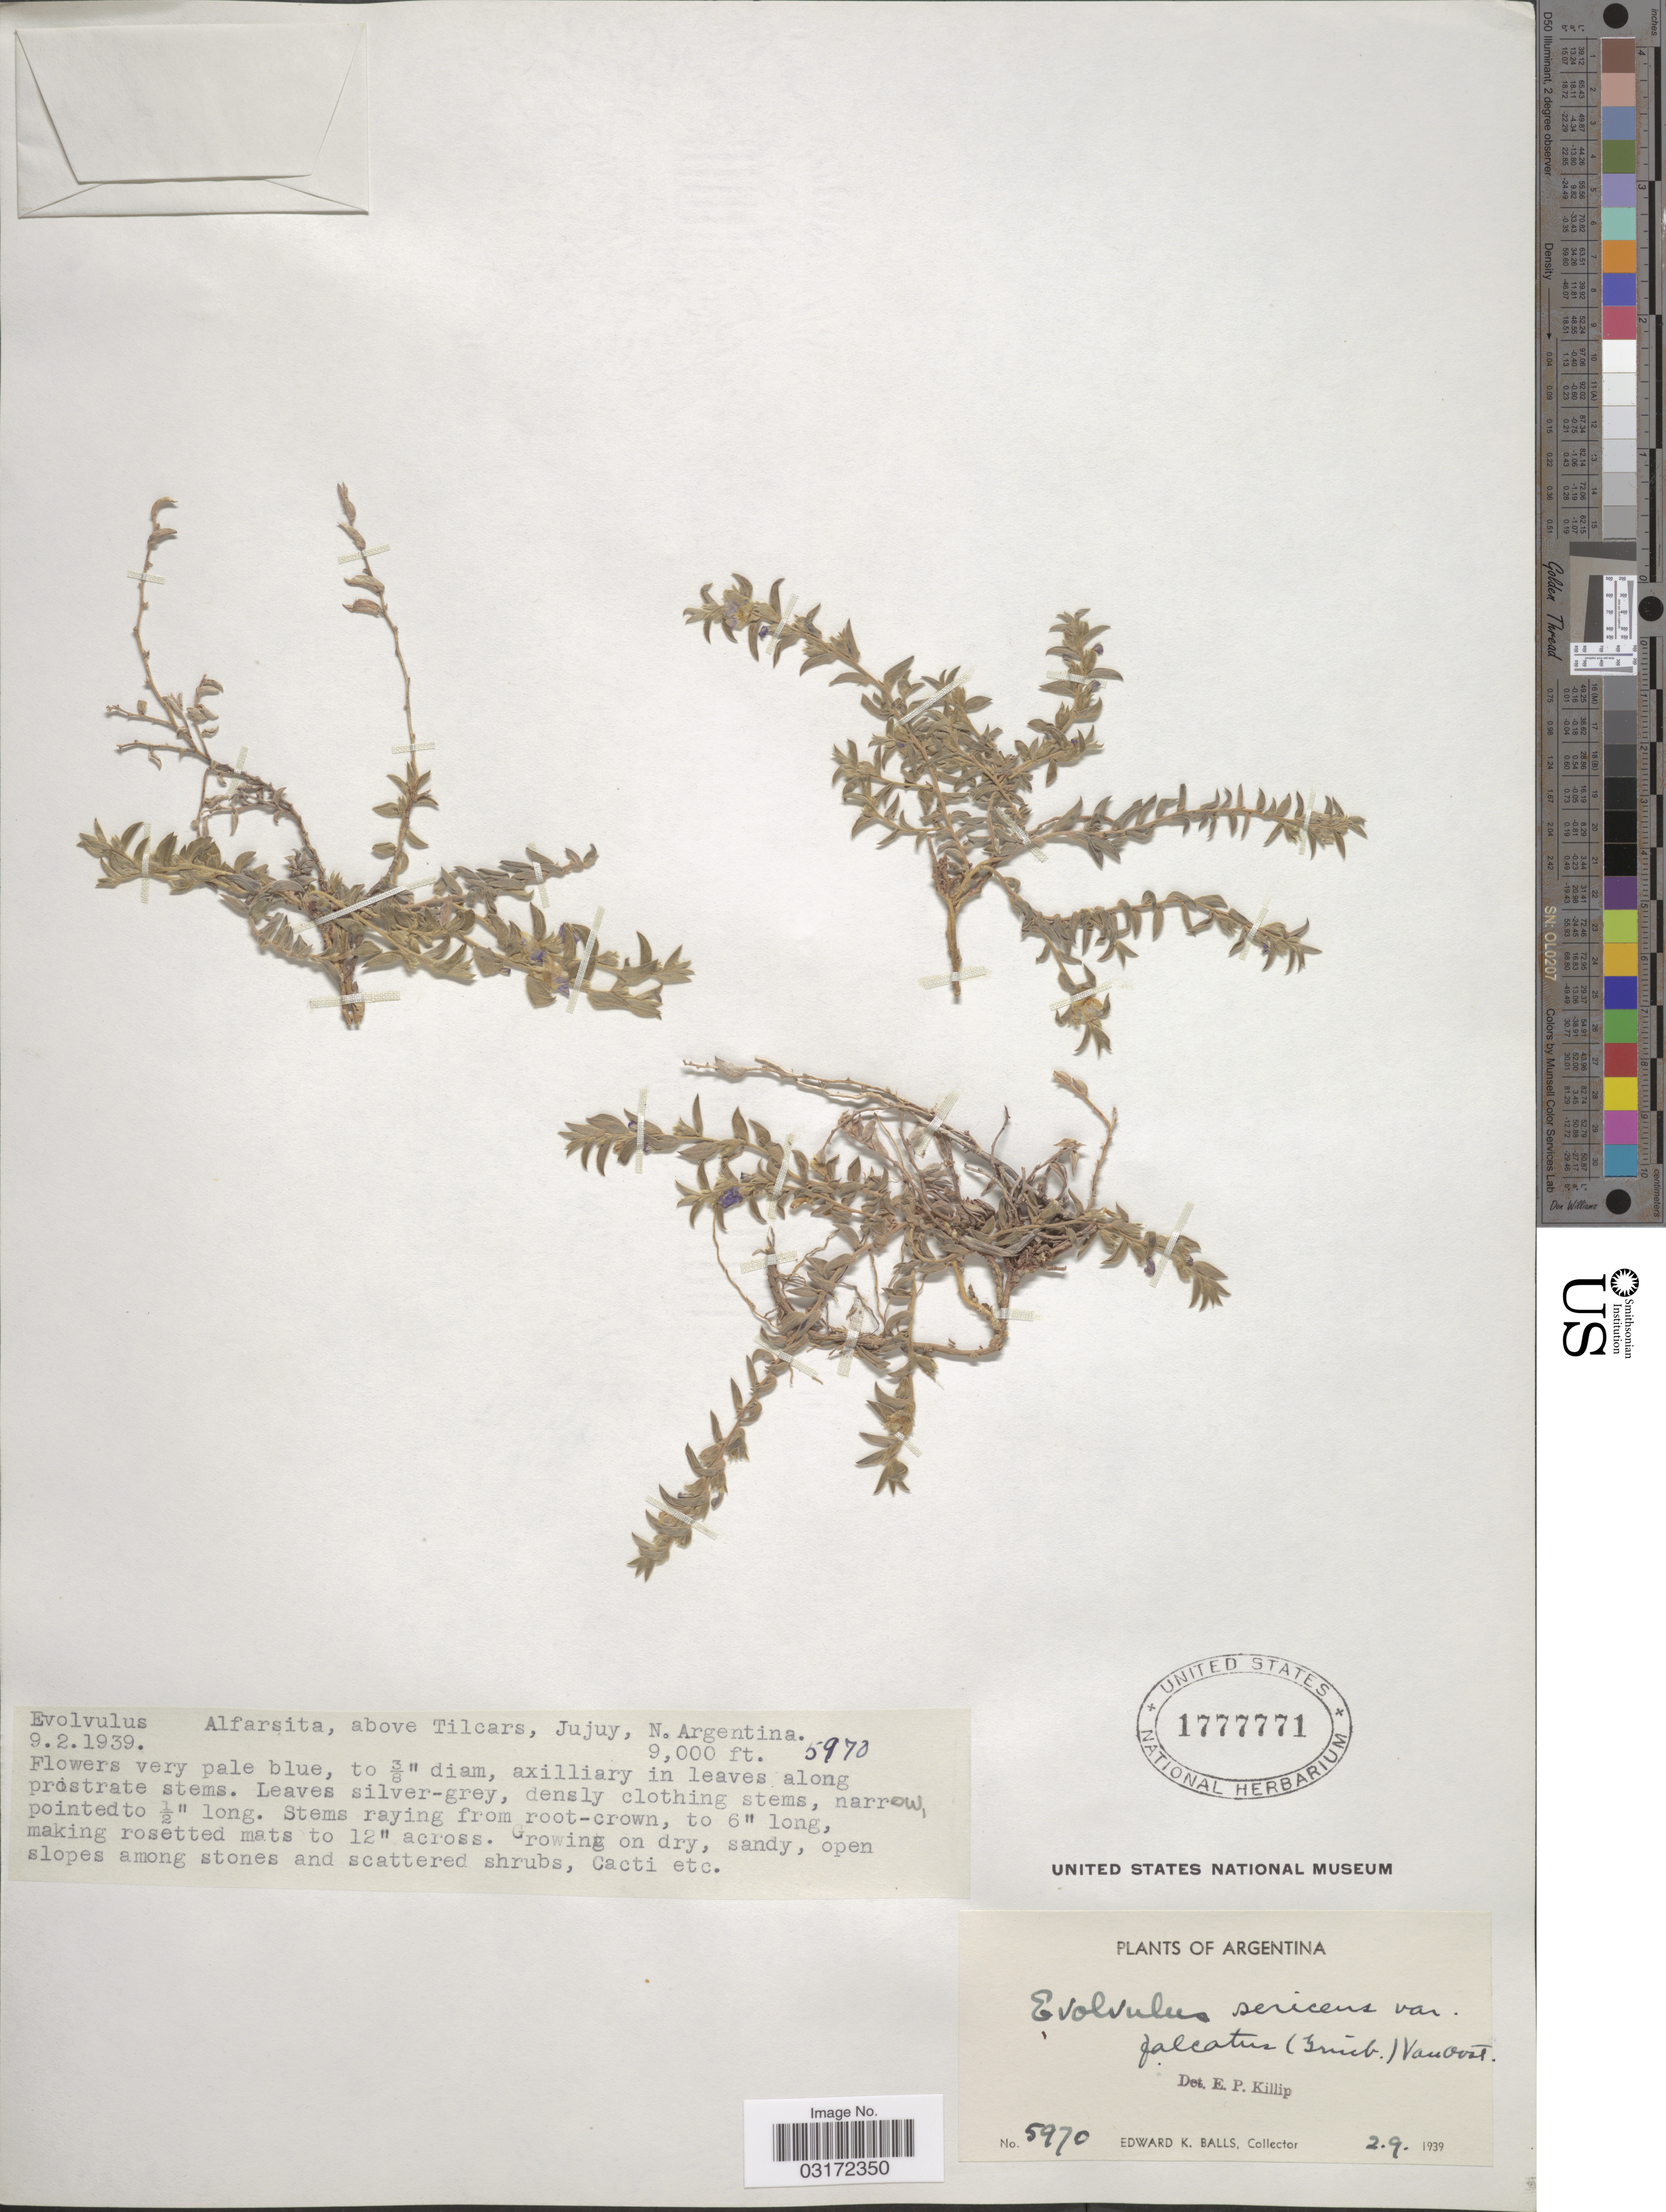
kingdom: Plantae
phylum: Tracheophyta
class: Magnoliopsida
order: Solanales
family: Convolvulaceae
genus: Evolvulus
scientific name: Evolvulus sericeus var. falcatus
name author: (Griseb.) Ooststr.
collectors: E. K. Balls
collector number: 5970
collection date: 1939-02-09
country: Argentina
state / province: Jujuy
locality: Alfarsita, above Tilcars, N. Argentina.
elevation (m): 2743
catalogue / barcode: US 1777771